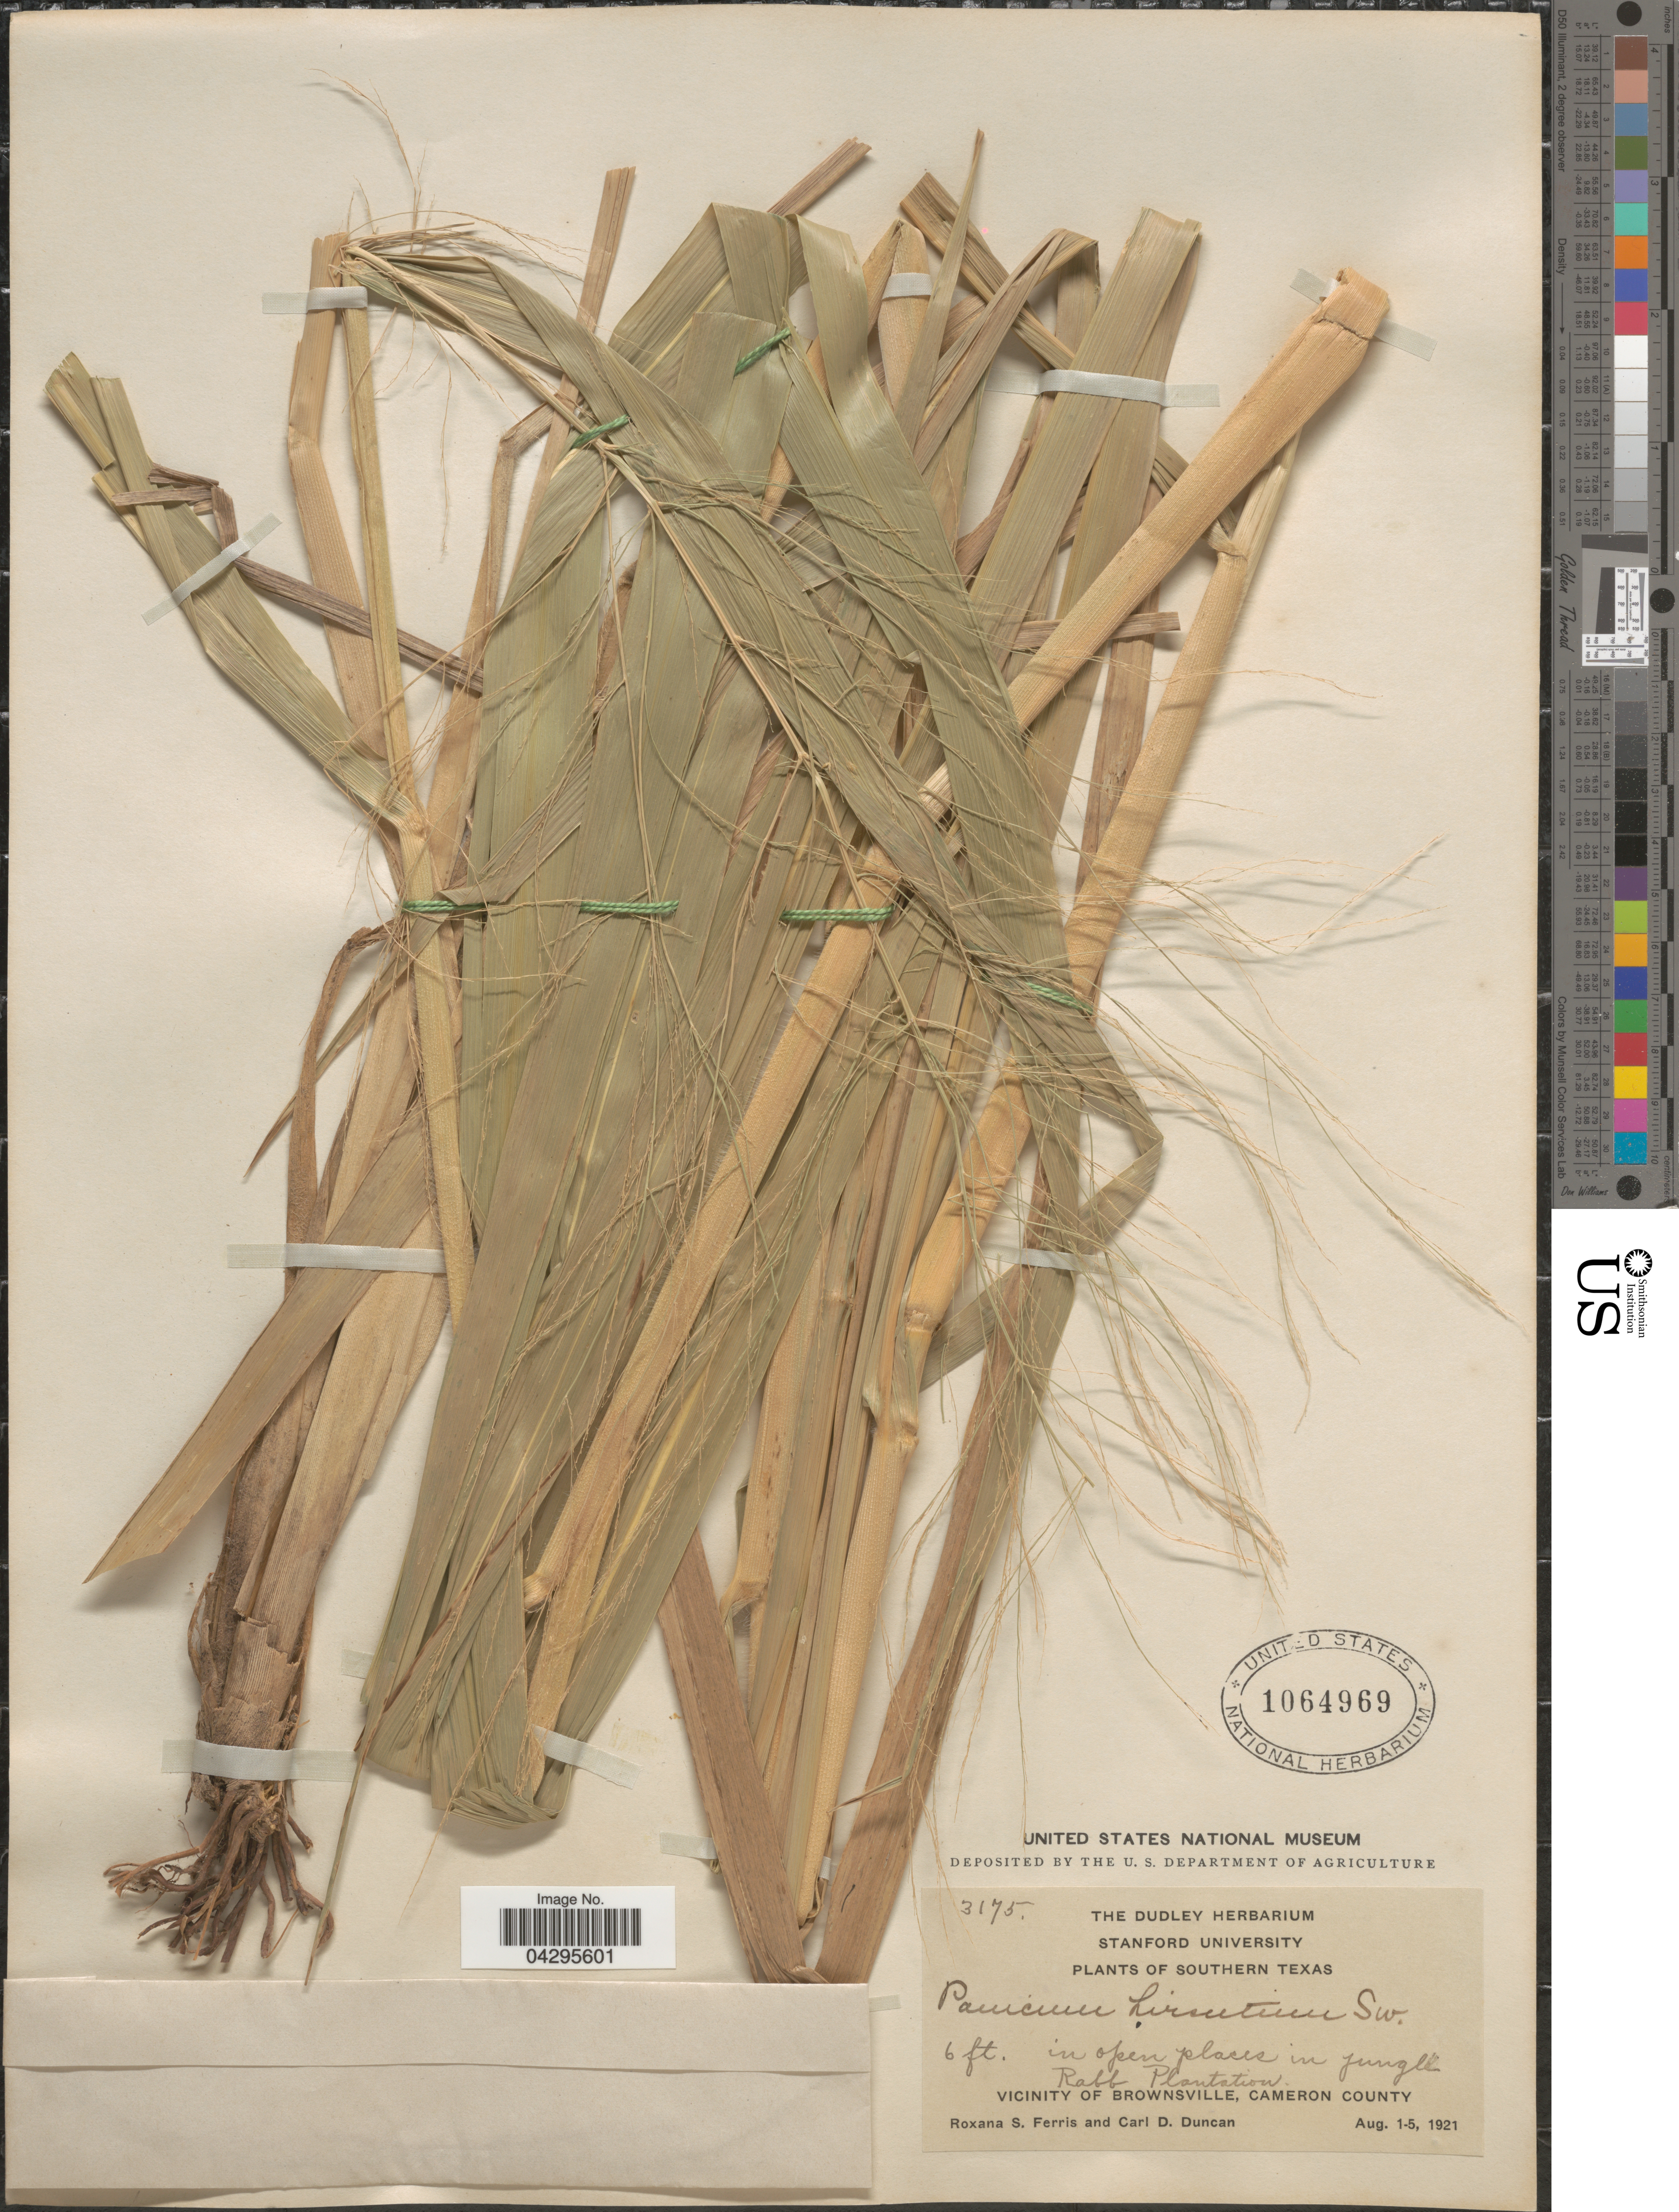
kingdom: Plantae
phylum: Tracheophyta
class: Liliopsida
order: Poales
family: Poaceae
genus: Panicum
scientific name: Panicum hirsutum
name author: Sw.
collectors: R. S. Ferris & C. Duncan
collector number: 3175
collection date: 1921-08-01/1921-08-05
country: United States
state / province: Texas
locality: Southern Texas. Rabb Plantation. Vicinity of Brownsville, Cameron County.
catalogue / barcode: US 1064969